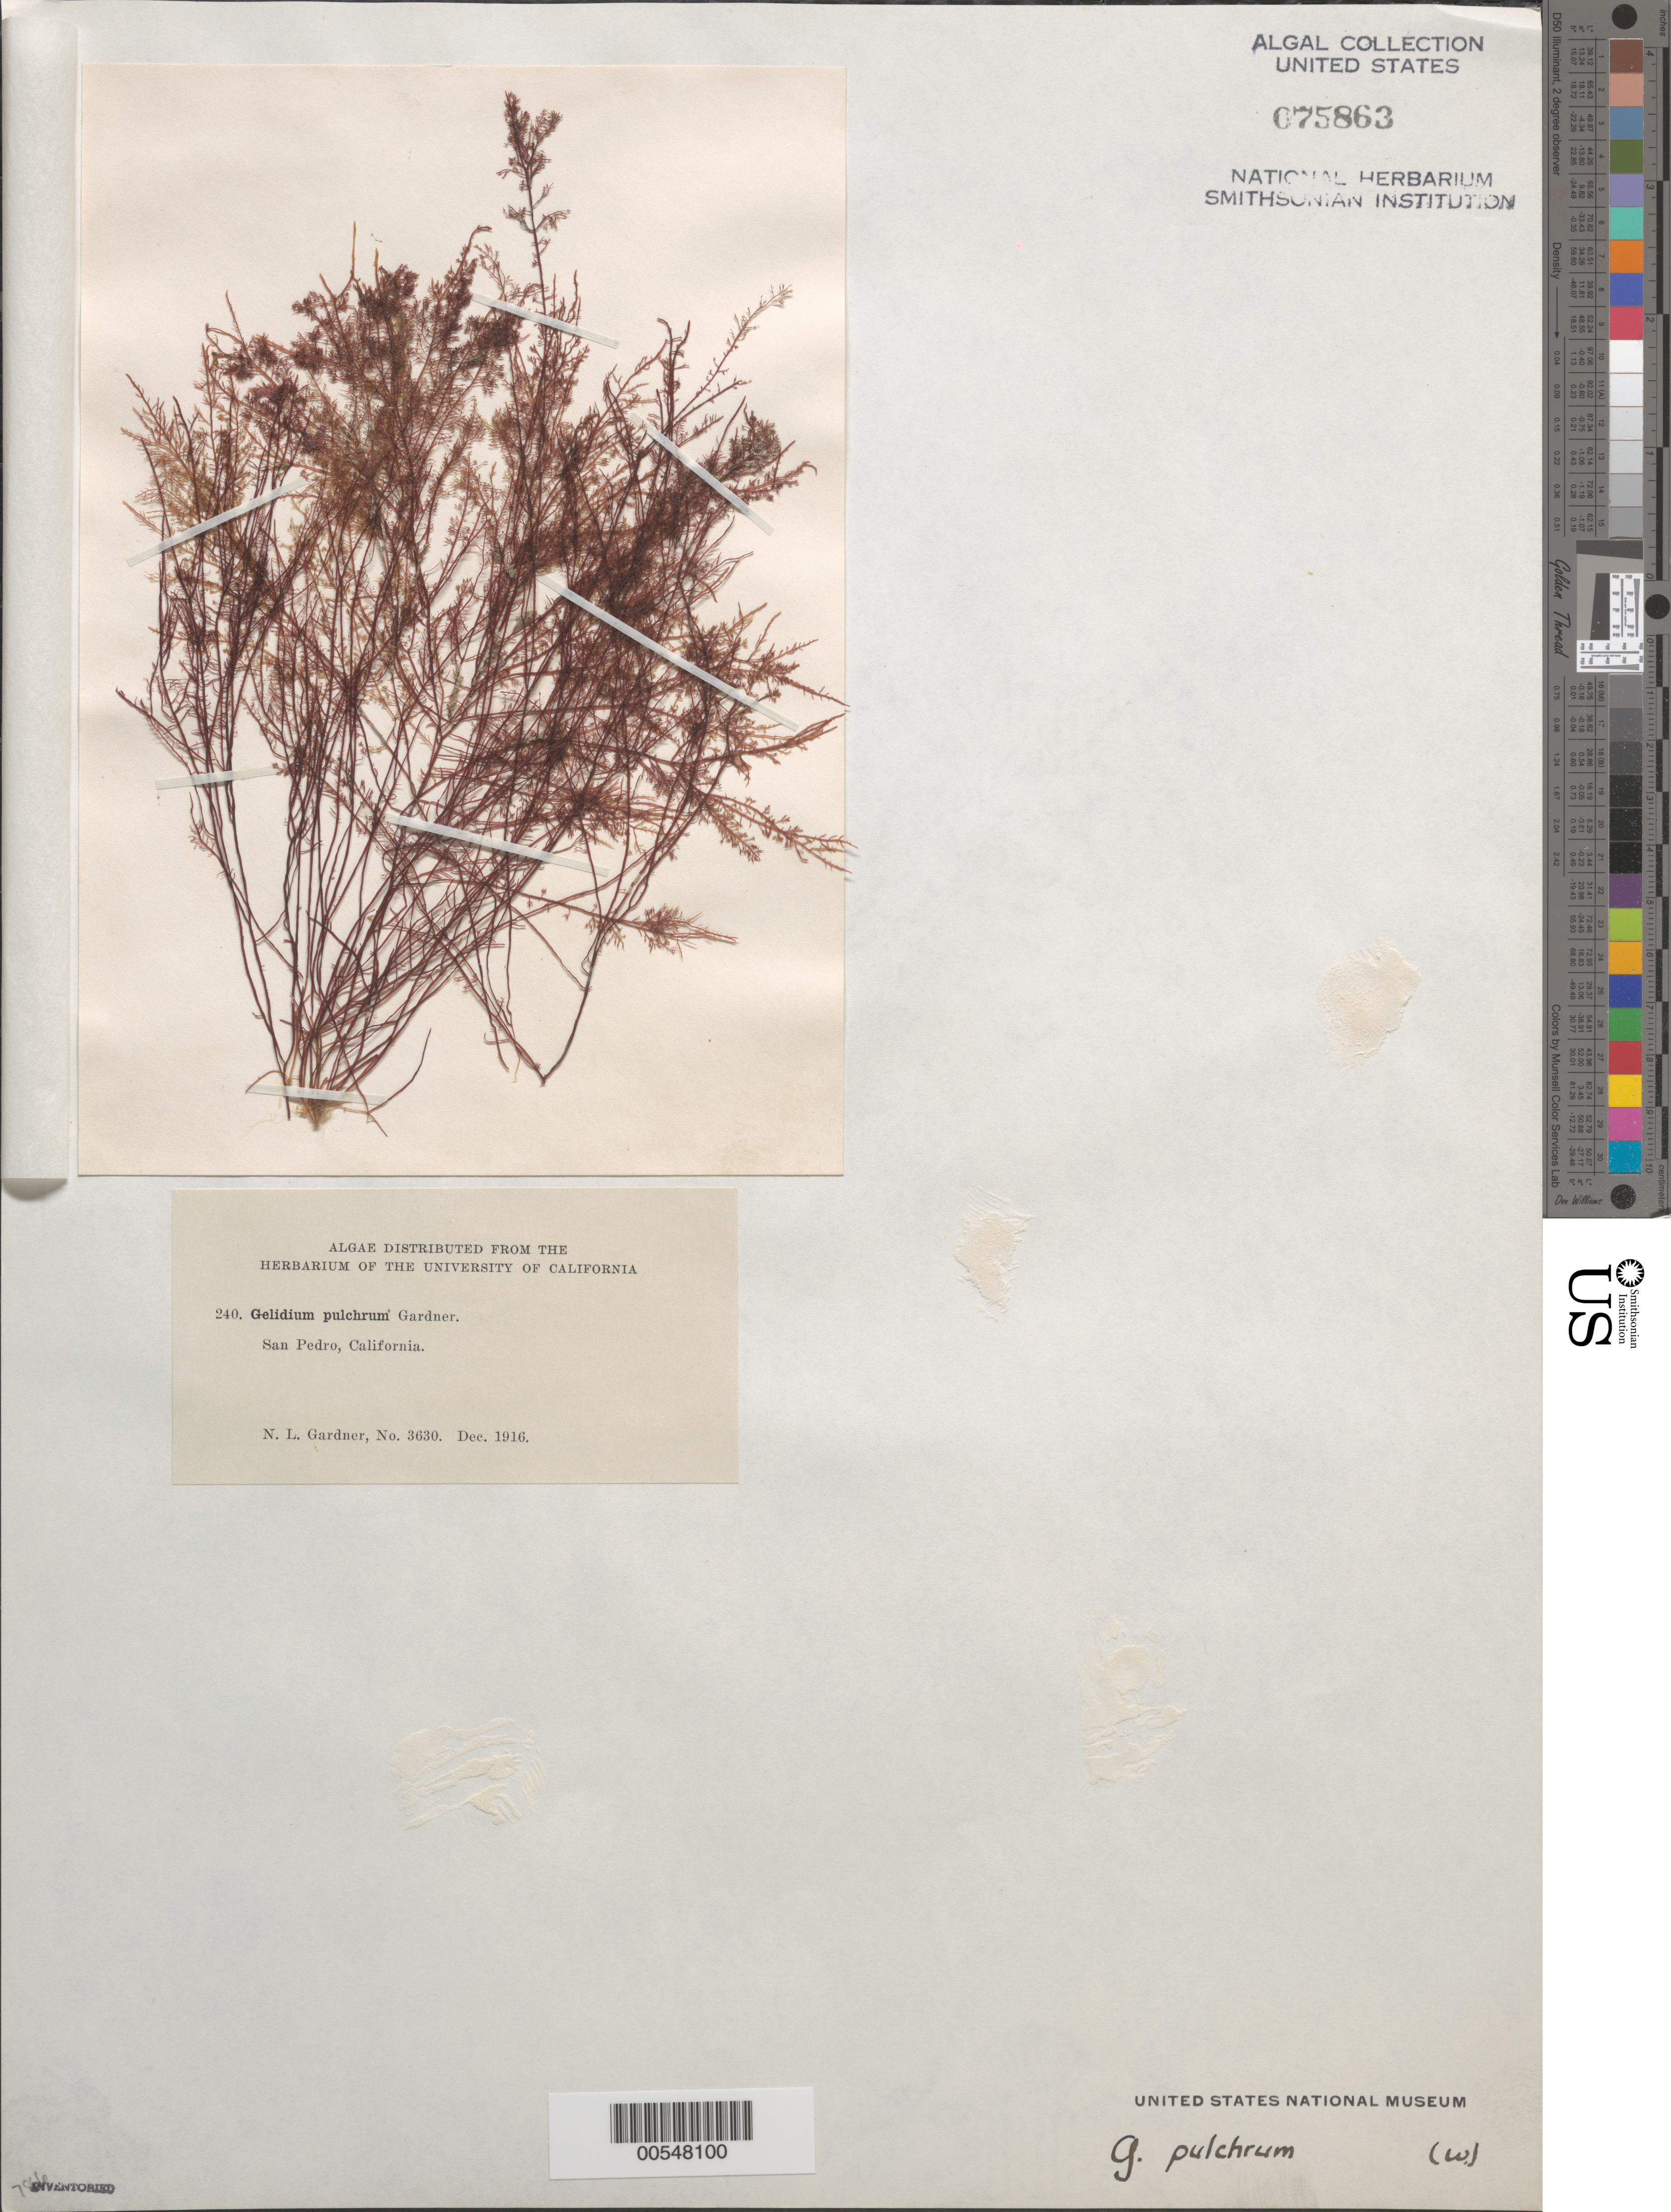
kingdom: Plantae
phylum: Rhodophyta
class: Florideophyceae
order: Gelidiales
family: Gelidiaceae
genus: Gelidium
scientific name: Gelidium pulchrum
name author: N.L. Gardner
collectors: N. Gardner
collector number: NLG 3630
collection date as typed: Dec 1916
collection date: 1916-12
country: United States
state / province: California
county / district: Los Angeles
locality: San Pedro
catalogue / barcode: US 75863